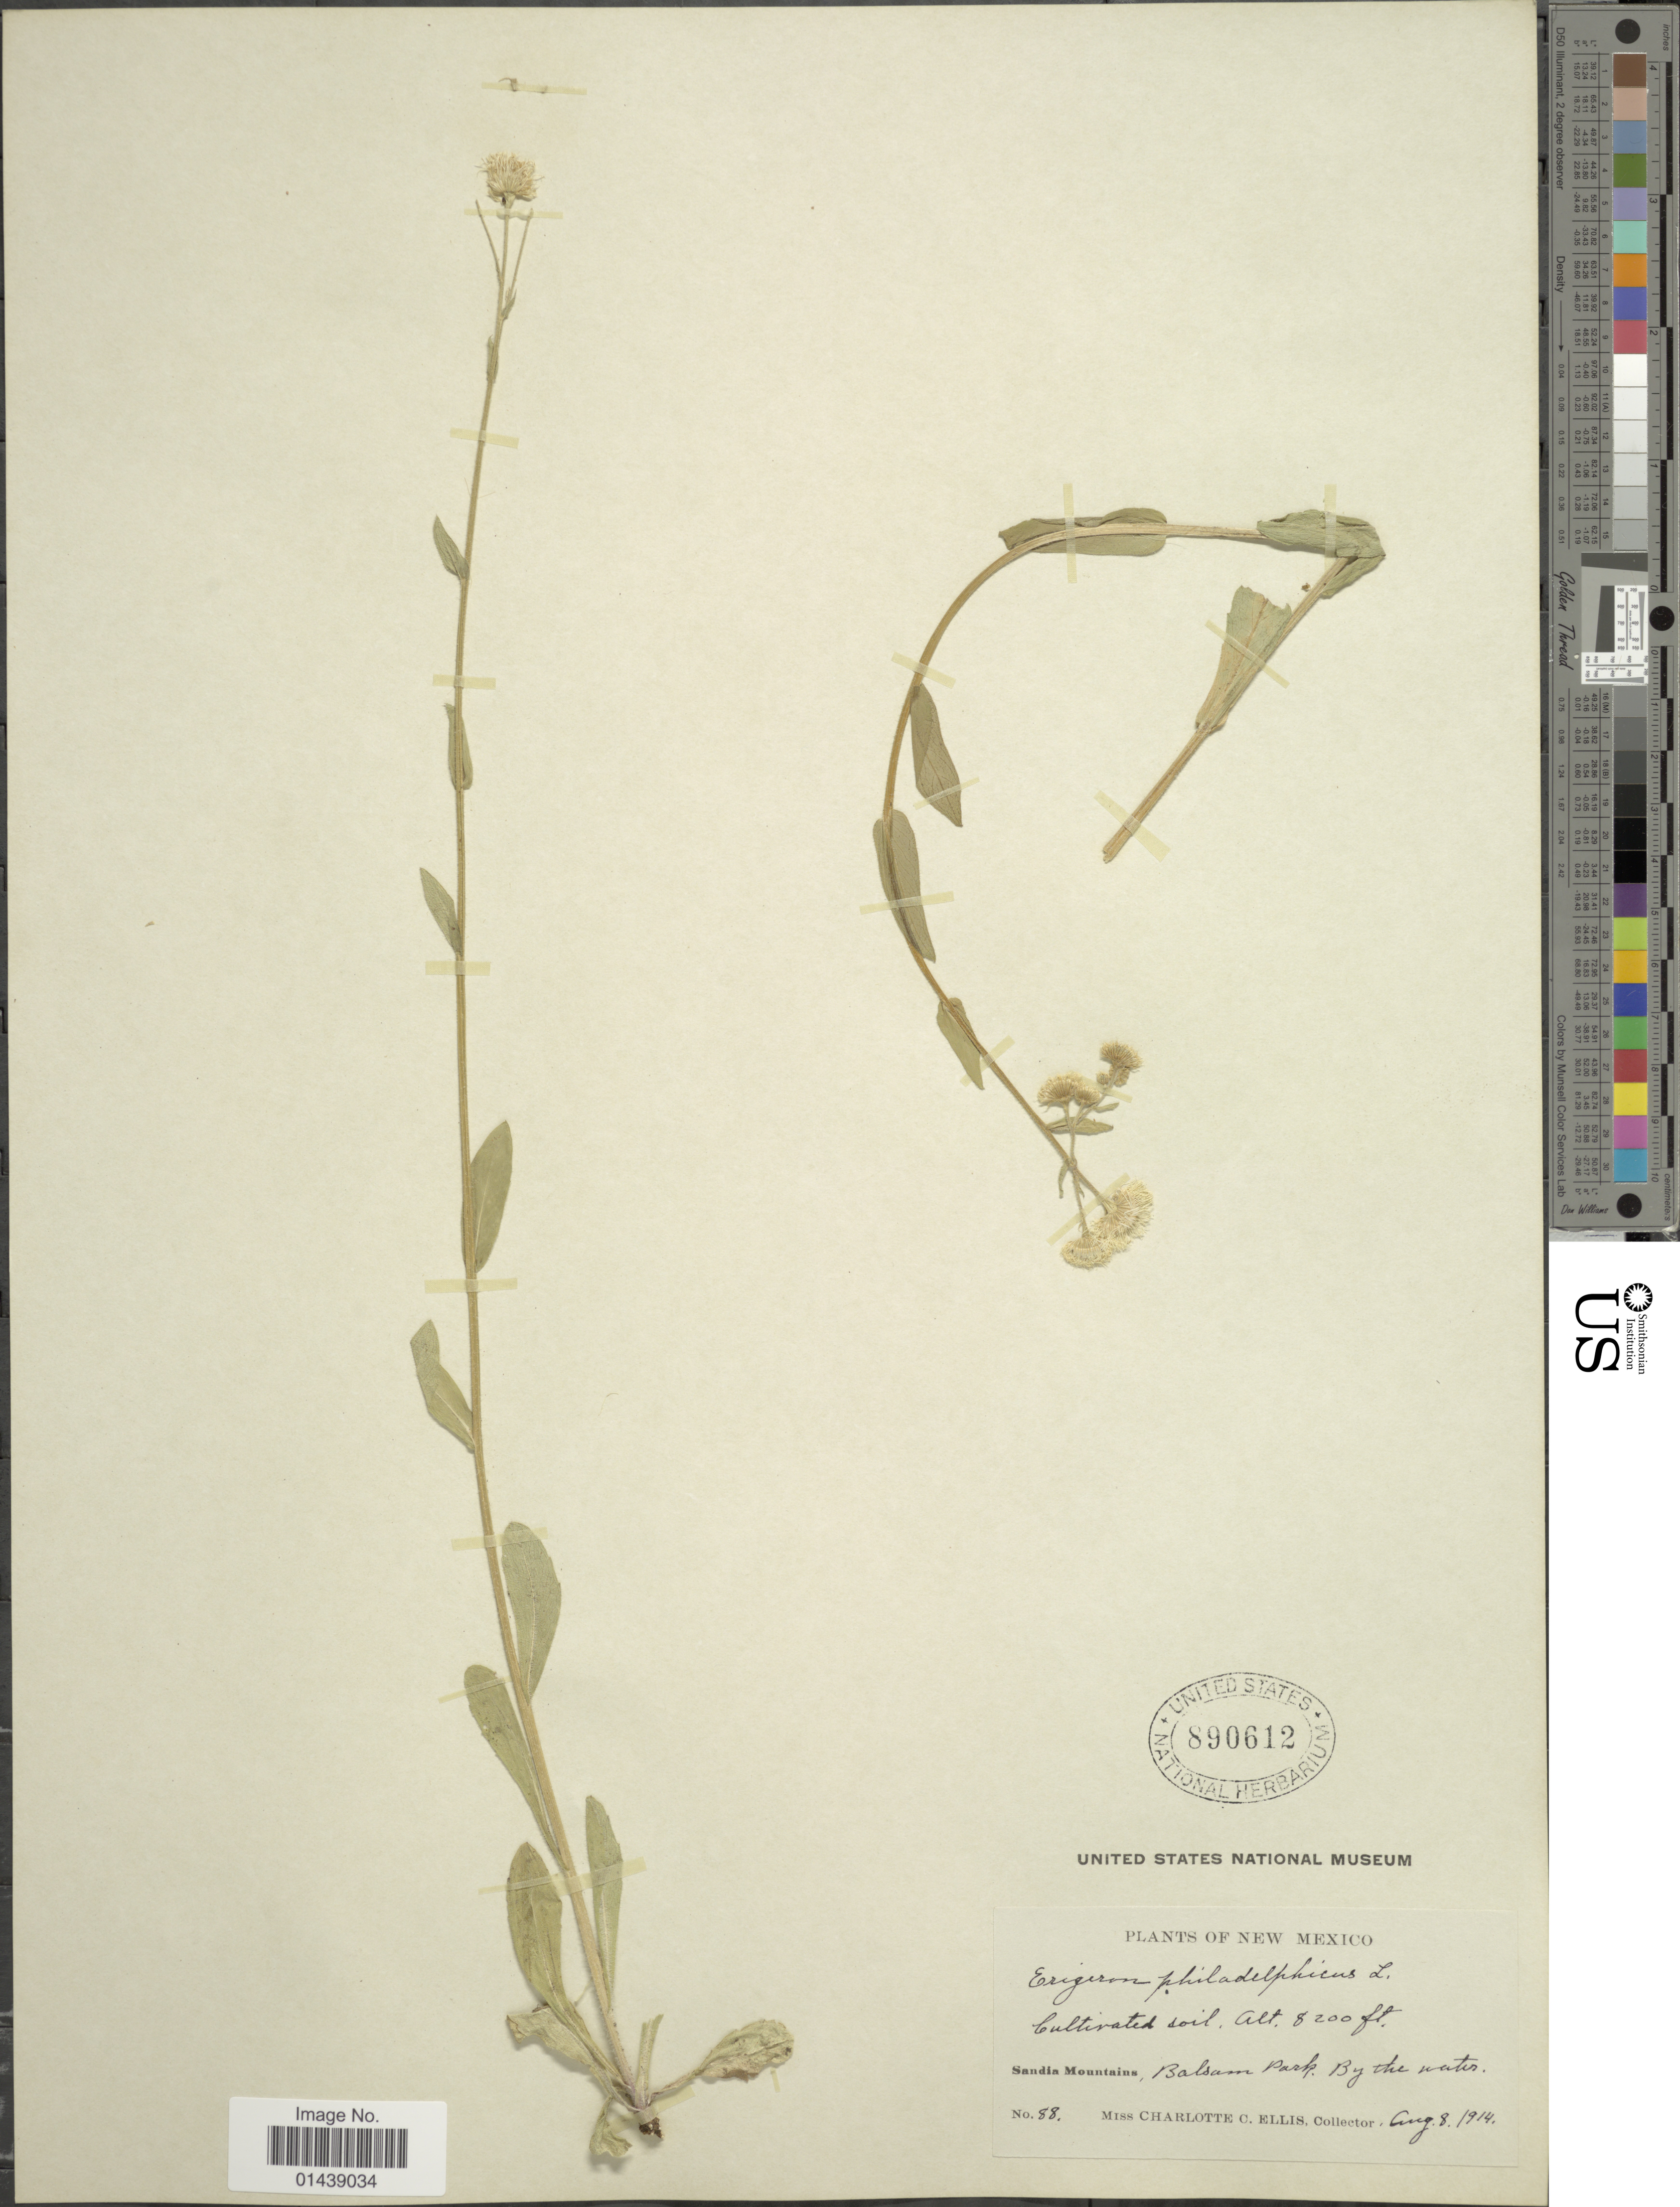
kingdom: Plantae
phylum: Tracheophyta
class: Magnoliopsida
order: Asterales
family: Asteraceae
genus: Erigeron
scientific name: Erigeron philadelphicus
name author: L.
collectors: C. C. Ellis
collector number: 88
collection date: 1914-08-08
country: United States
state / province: New Mexico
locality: Sandia Mountains. Balsam Park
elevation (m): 2499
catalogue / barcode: US 890612